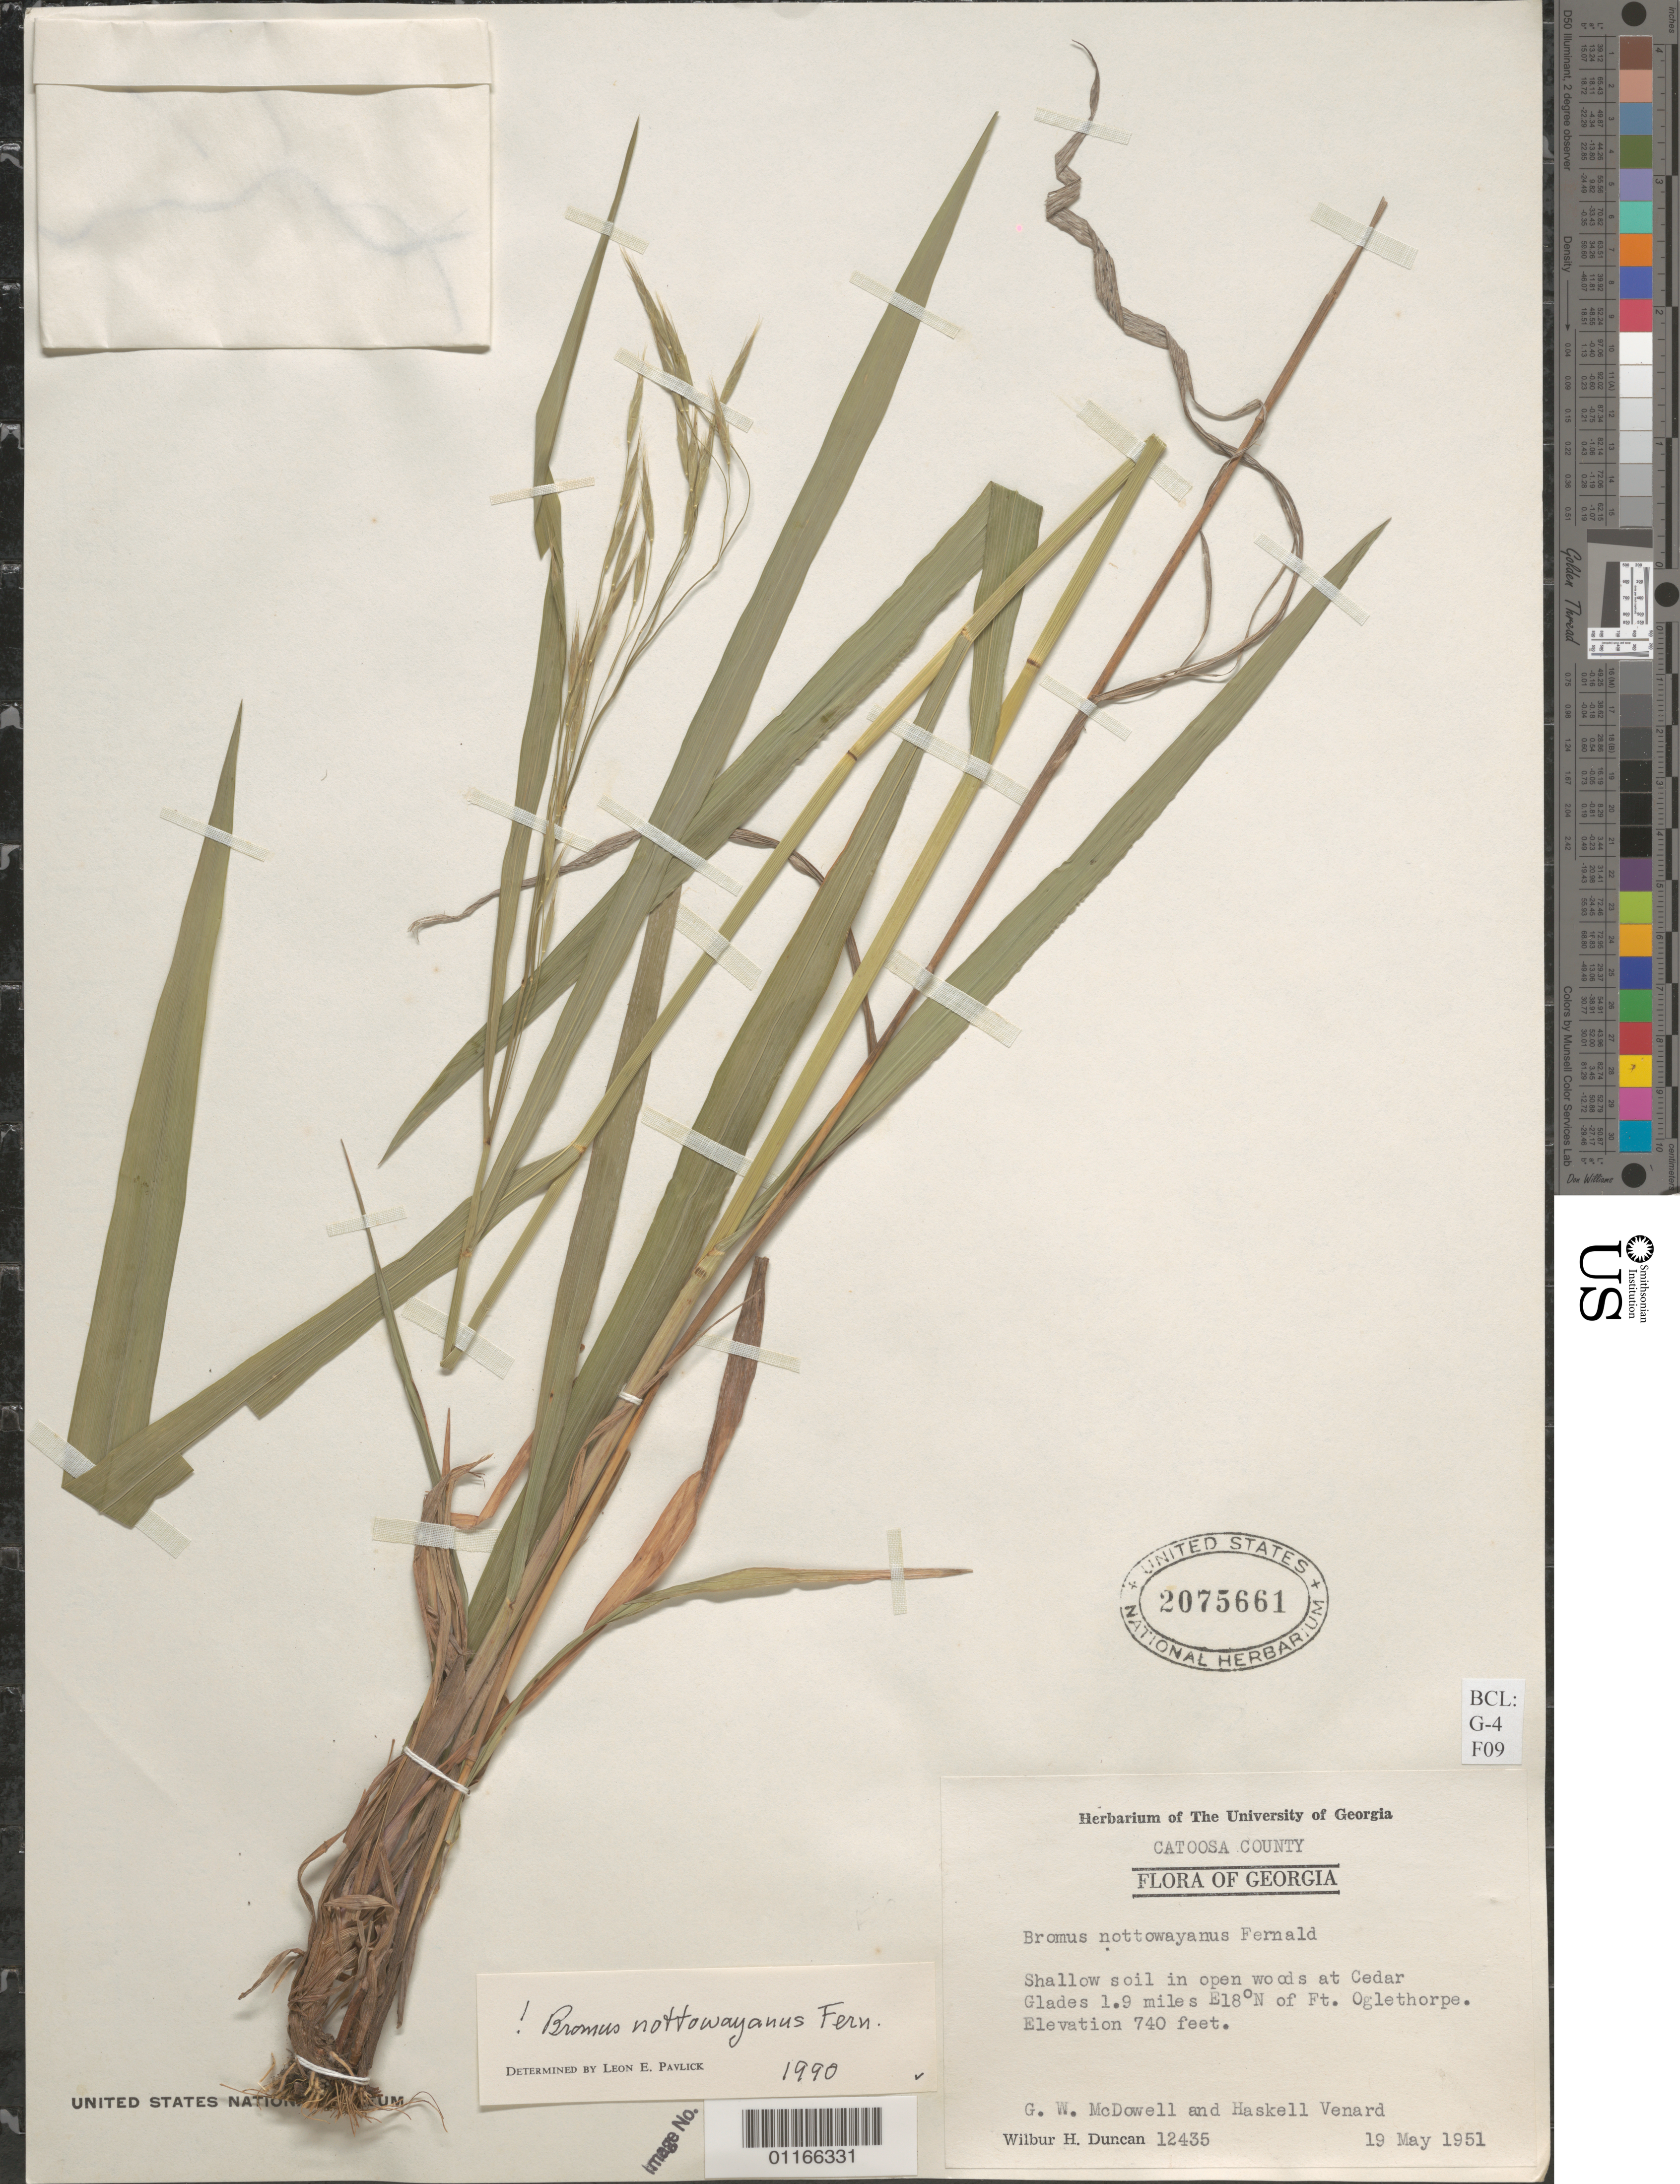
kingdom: Plantae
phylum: Tracheophyta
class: Liliopsida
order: Poales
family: Poaceae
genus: Bromus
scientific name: Bromus nottawayanus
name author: Fernald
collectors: W. H. Duncan, G. McDowell & H. Venard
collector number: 12435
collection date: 1951-05-19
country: United States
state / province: Georgia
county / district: Catoosa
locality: At Cedar Glades 1.9 miles E 18degrees N of Ft. Oglethrope.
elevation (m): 226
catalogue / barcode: US 2075661